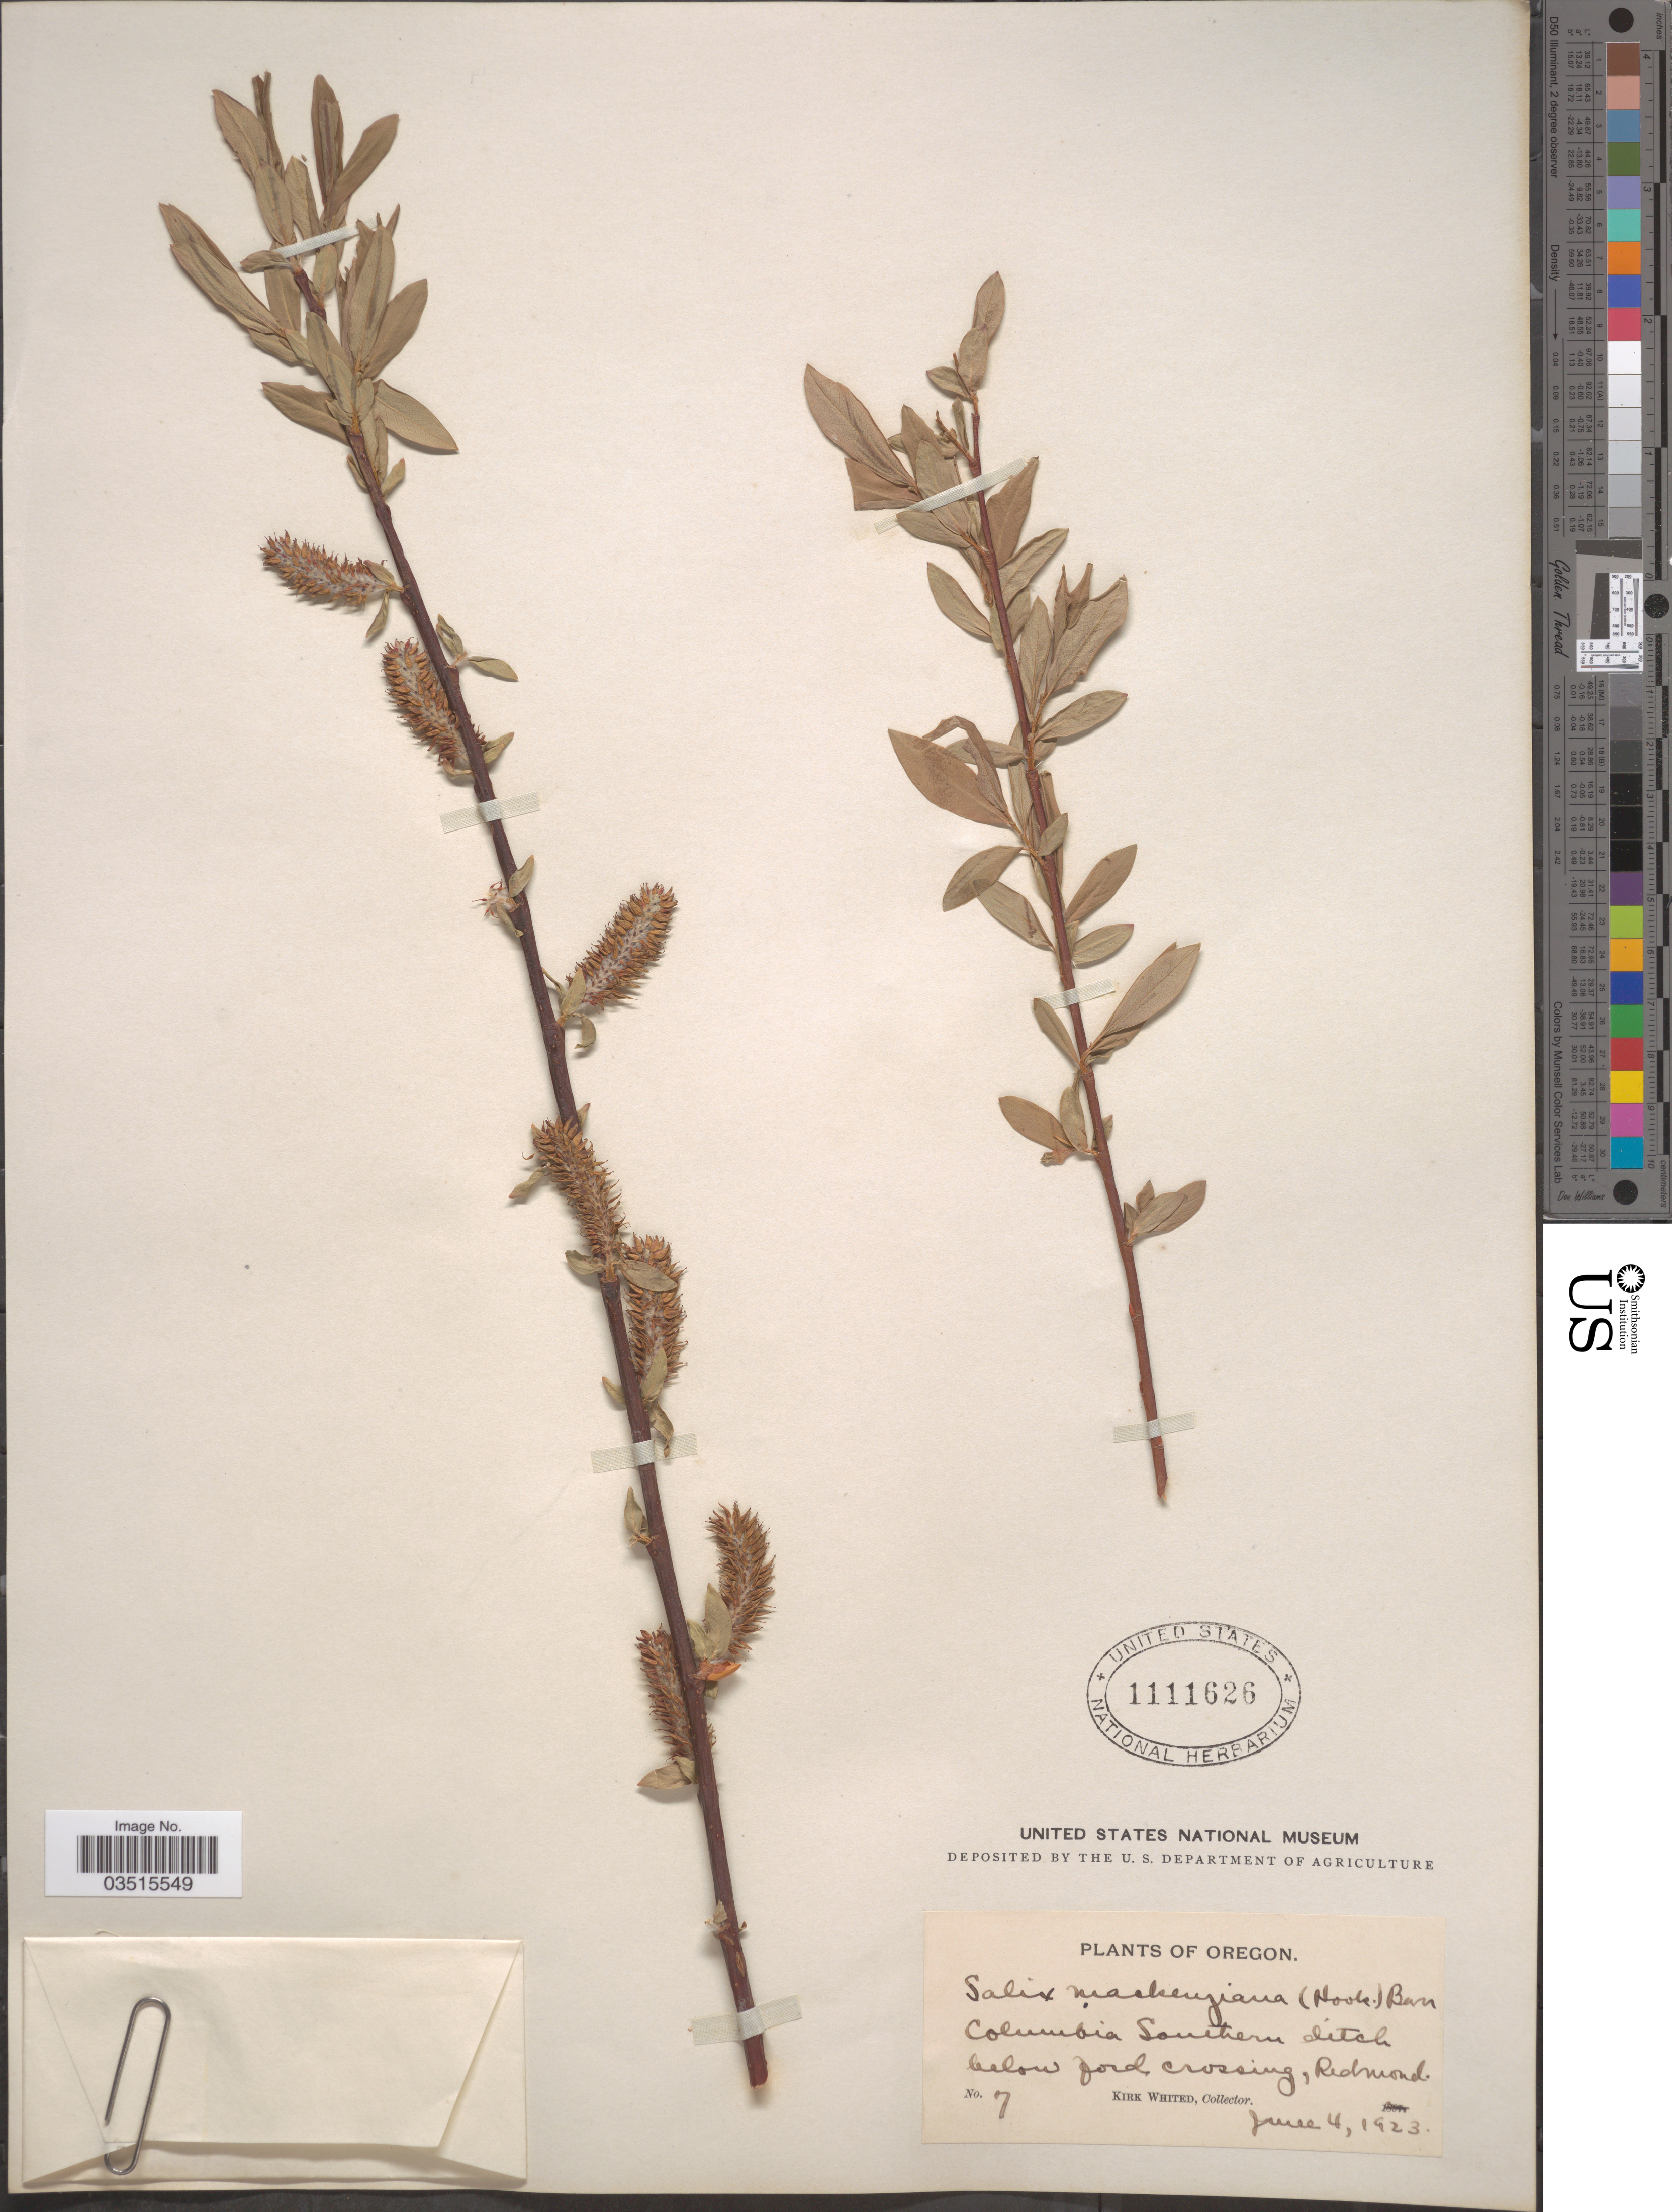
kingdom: Plantae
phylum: Tracheophyta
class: Magnoliopsida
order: Malpighiales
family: Salicaceae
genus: Salix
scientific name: Salix mackenziana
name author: (Hook.) Barratt ex Hook.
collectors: K. Whited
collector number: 7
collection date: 1923-06-04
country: United States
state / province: Oregon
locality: Columbia Southern ditch below ford, crossing, Redmond.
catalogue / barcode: US 1111626